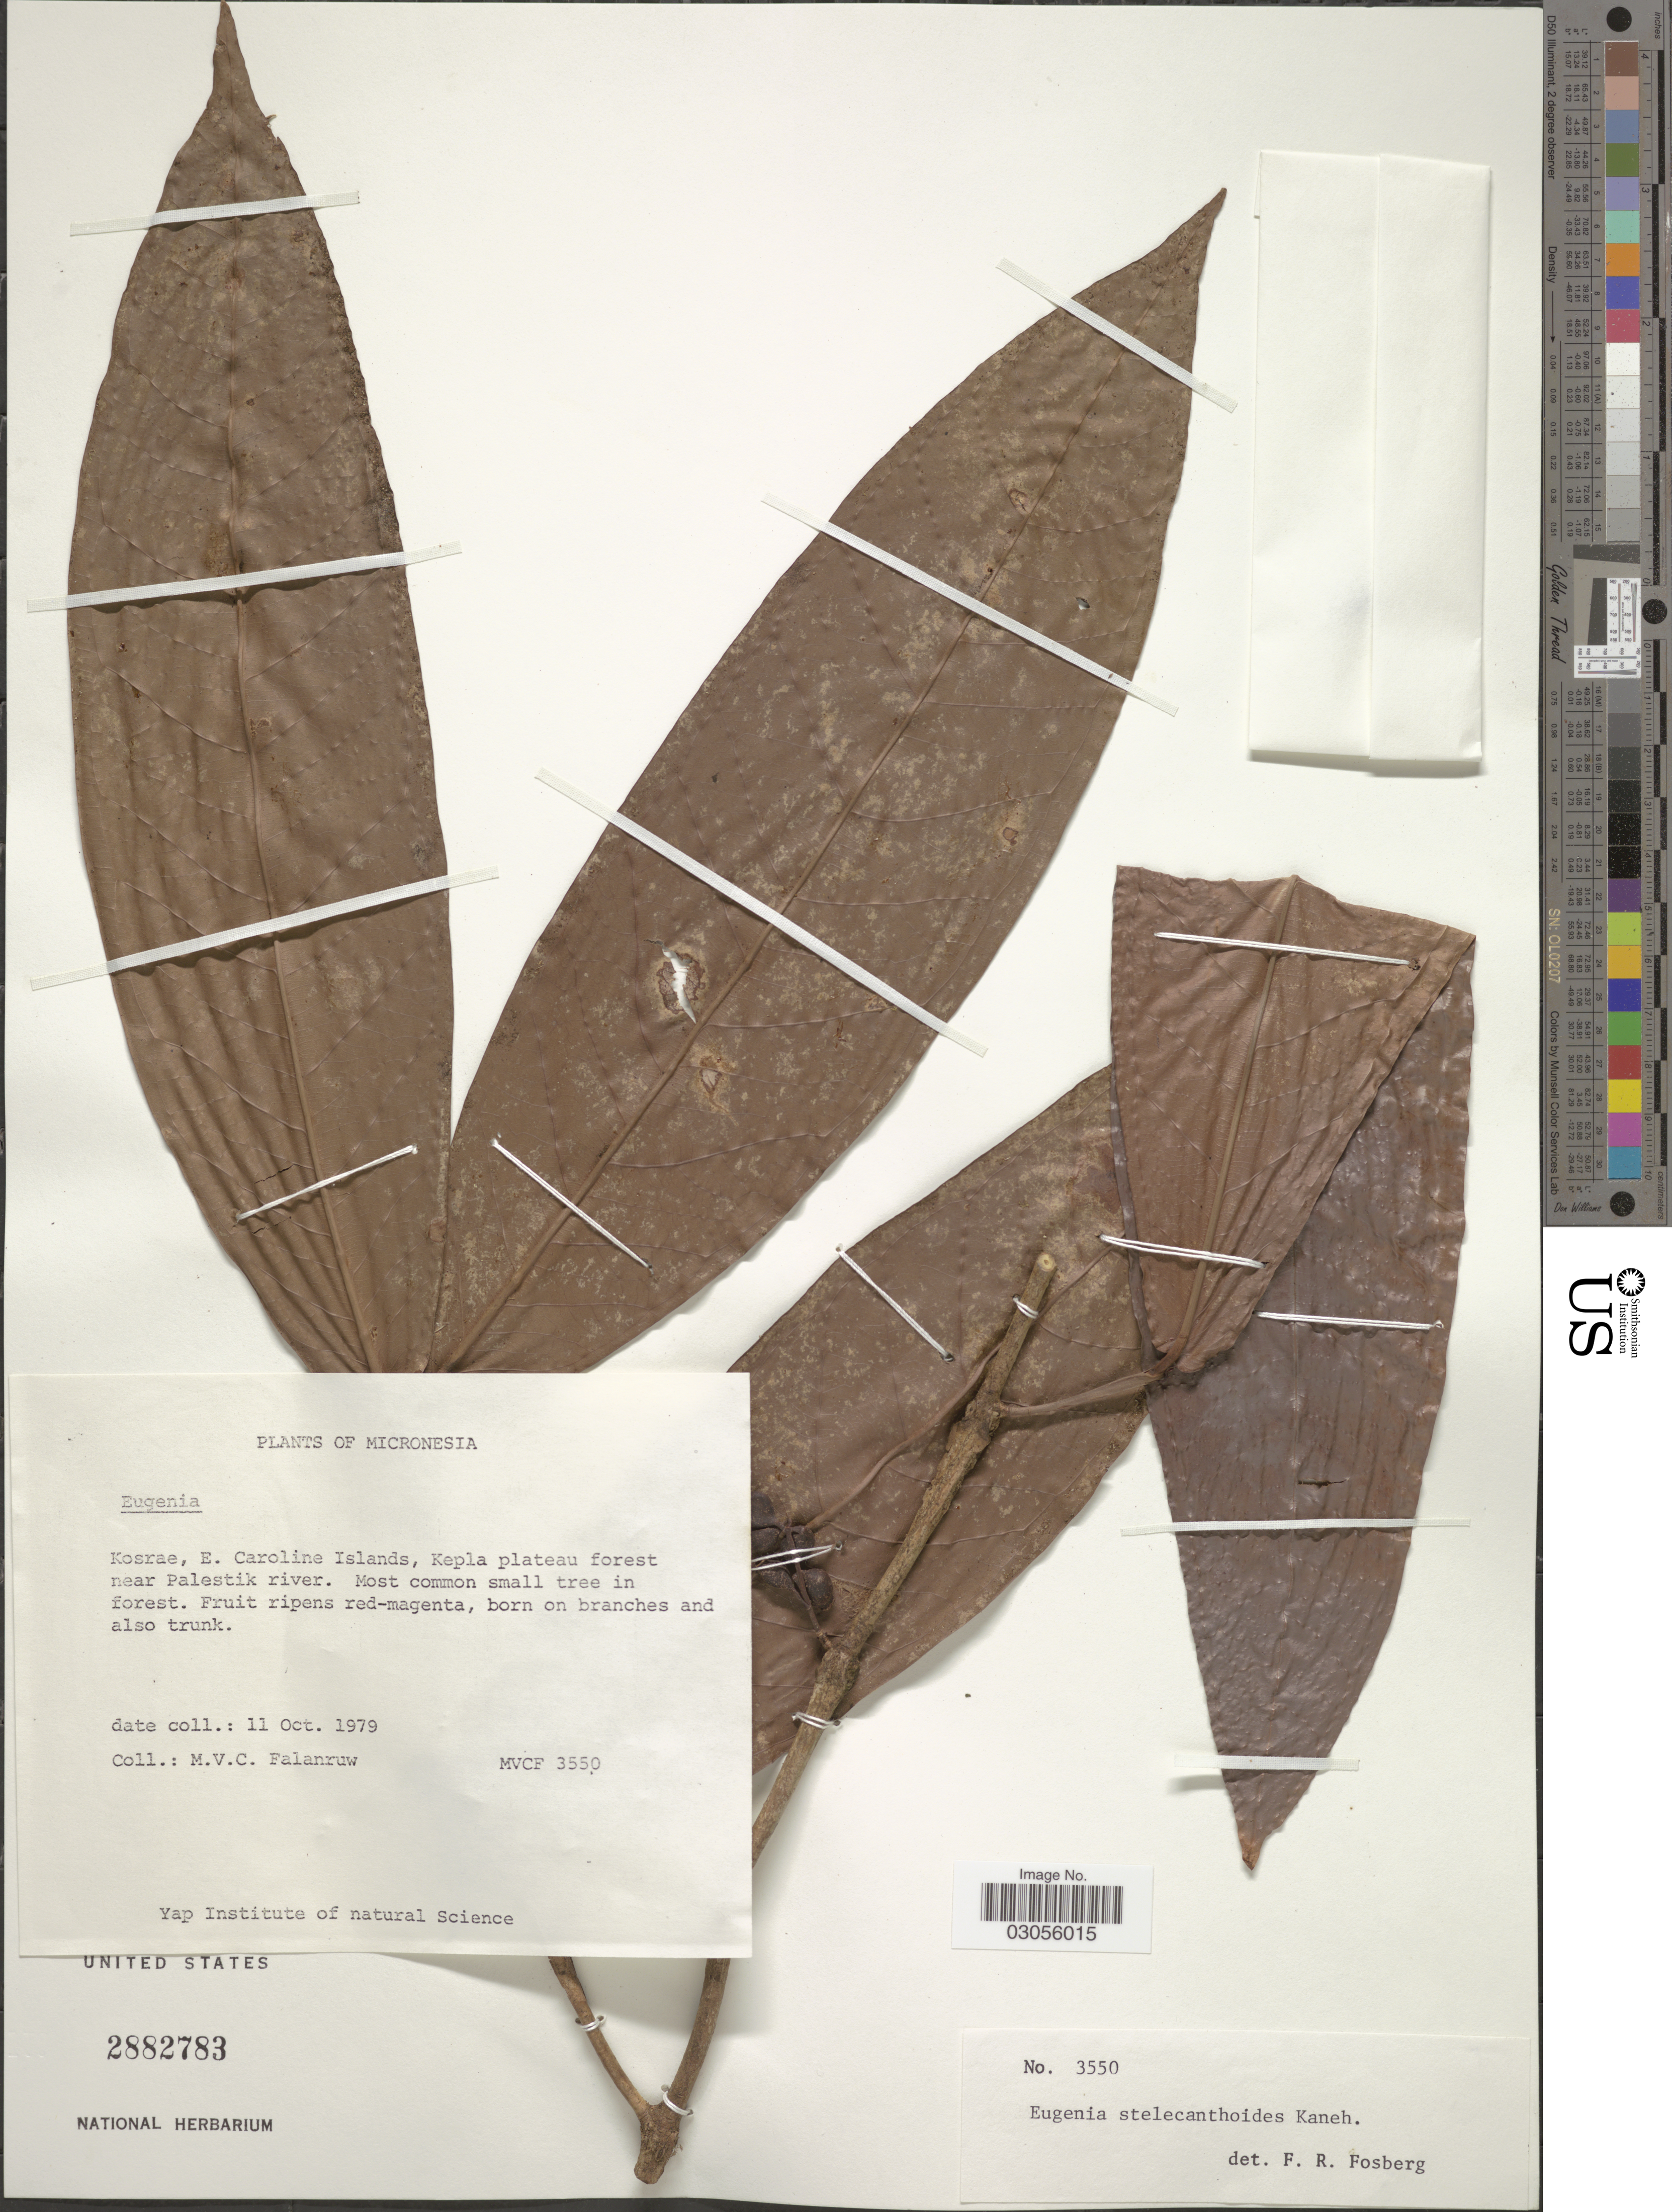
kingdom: Plantae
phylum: Tracheophyta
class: Magnoliopsida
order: Myrtales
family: Myrtaceae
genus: Syzygium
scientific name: Syzygium stelechanthoides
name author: (Kaneh.) M.W. Tornab. & W.L. Wagner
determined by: Strong, Mark T., (BOT), Smithsonian Institution - National Museum of Natural History (UNITED STATES)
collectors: M. V. Falanruw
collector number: MVCF 3550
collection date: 1979-10-11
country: Micronesia, Federated States of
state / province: Kosrae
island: Kosrae [Kusaie]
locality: E. Caroline Islands, Kepla plateau forest near Palestik river.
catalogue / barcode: US 2882783